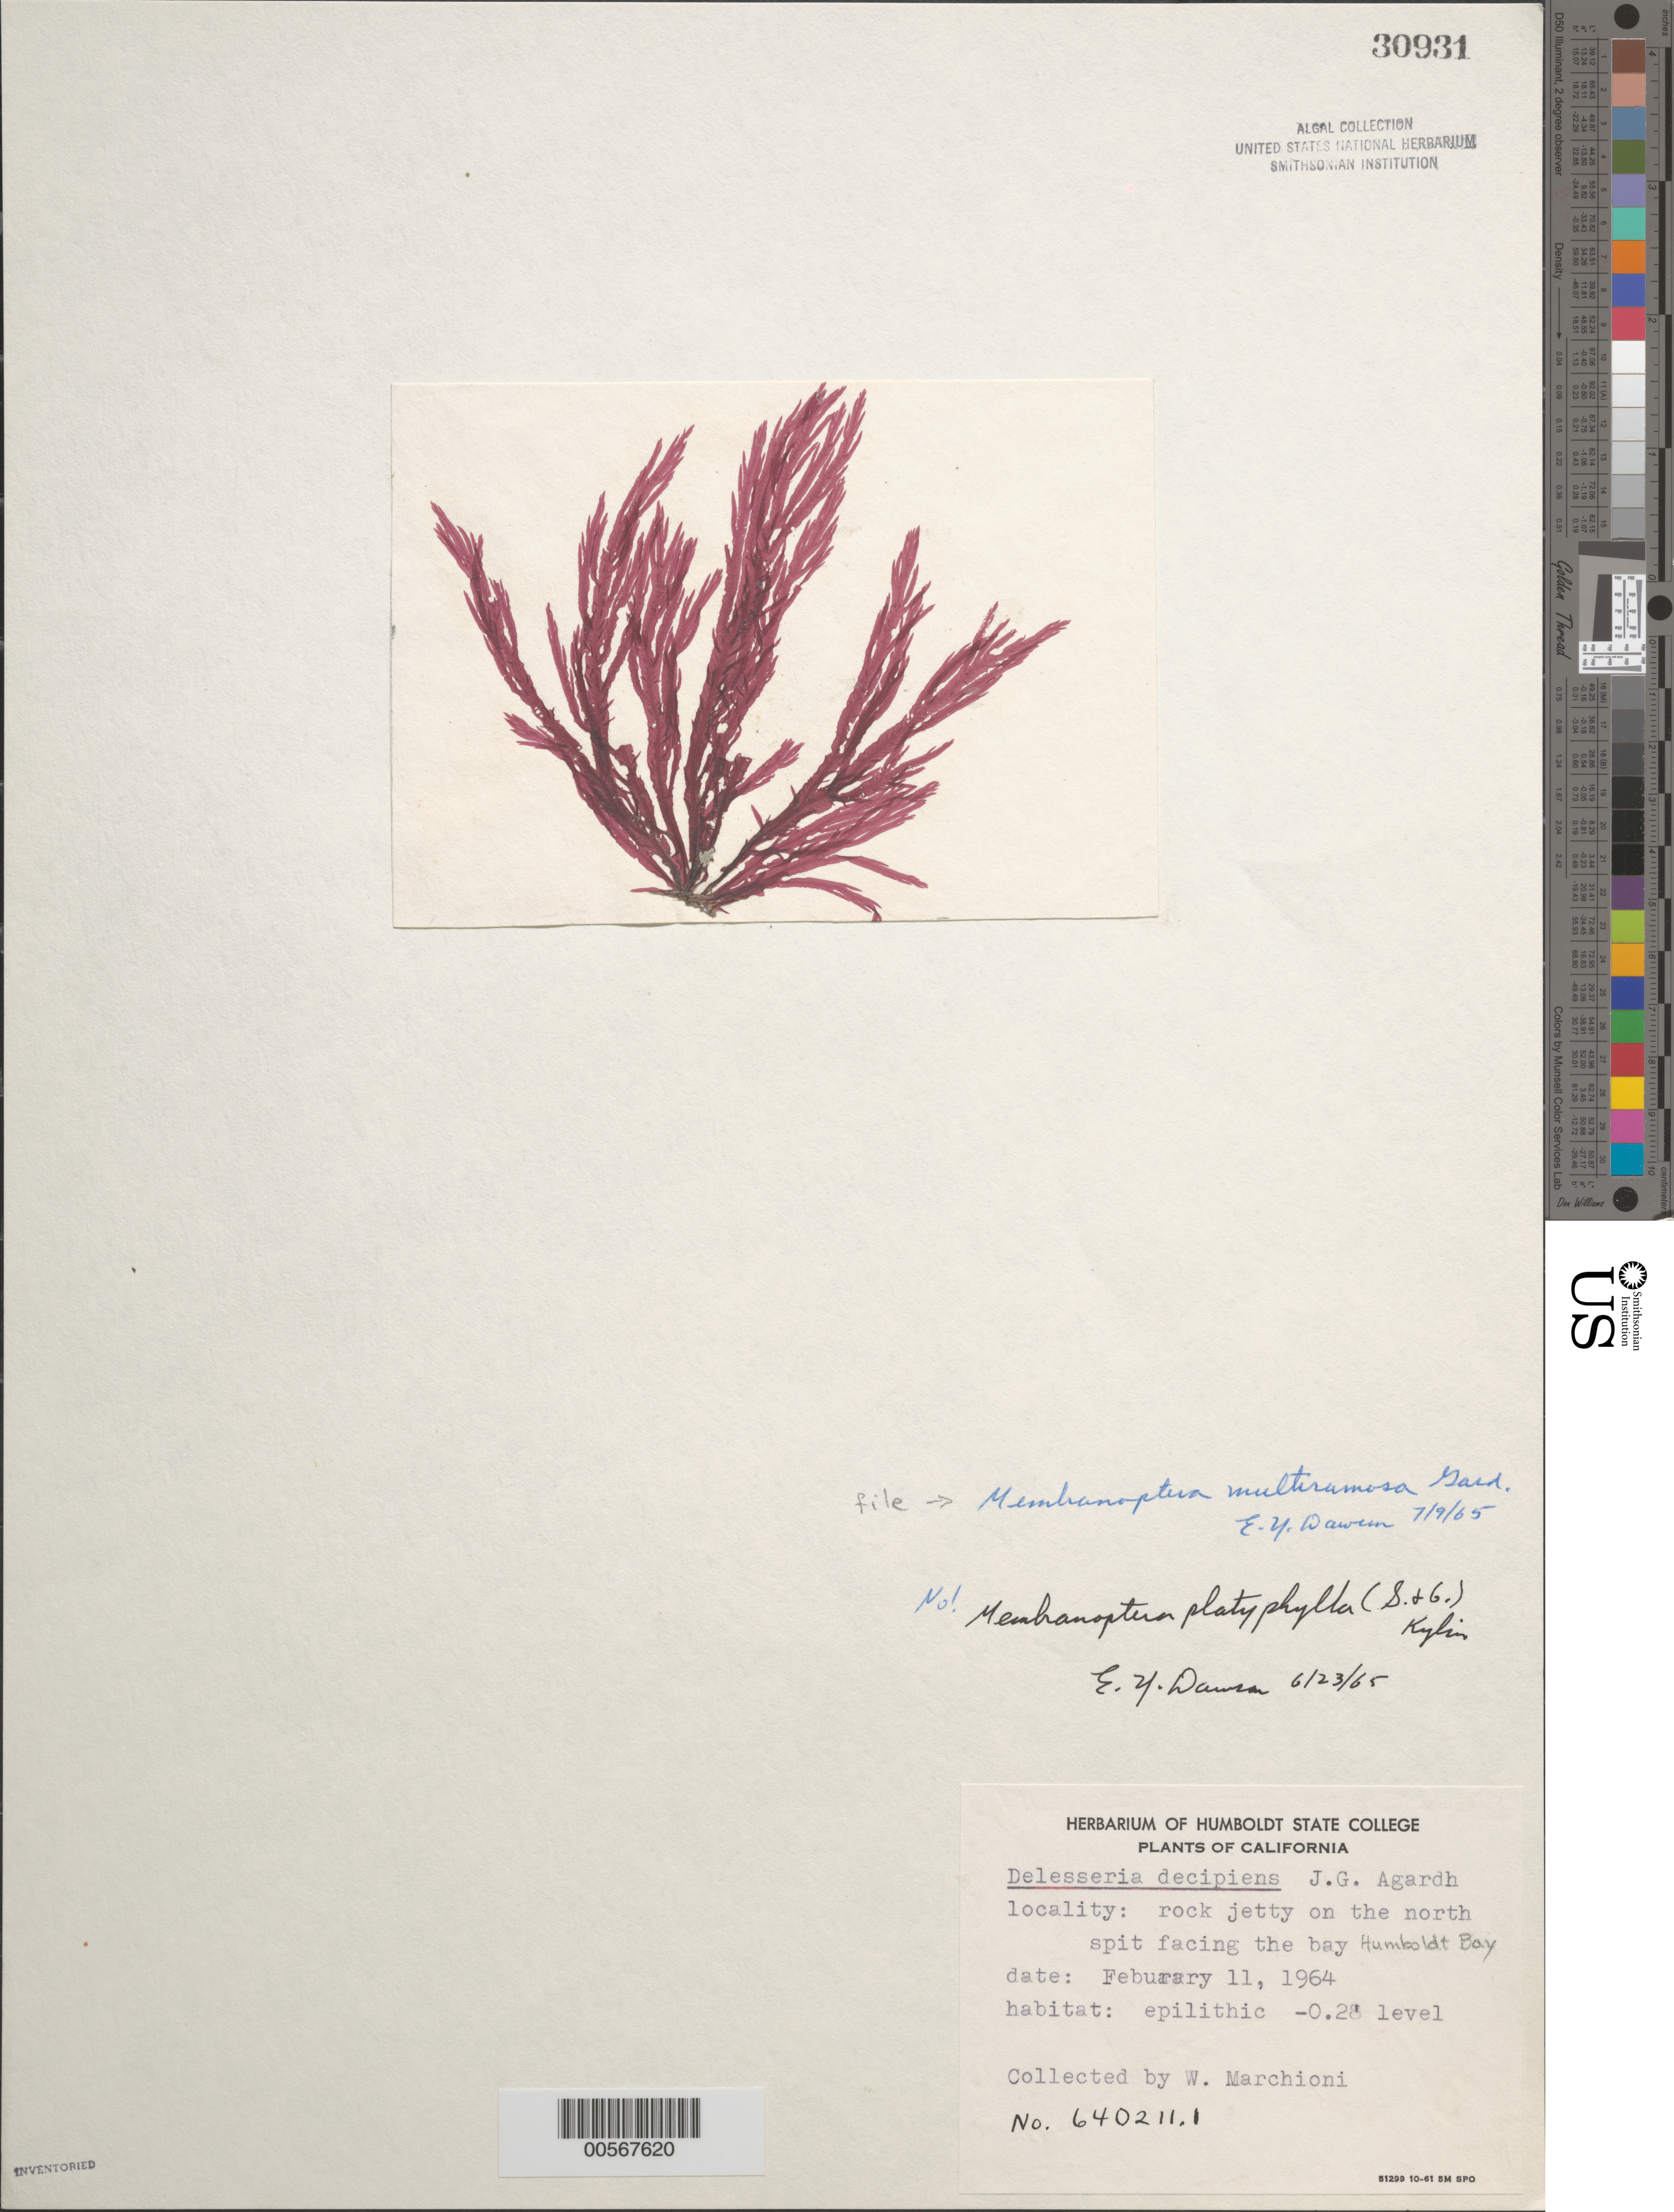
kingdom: Plantae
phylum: Rhodophyta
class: Florideophyceae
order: Ceramiales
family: Delesseriaceae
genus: Membranoptera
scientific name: Membranoptera platyphylla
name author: (Setch. & N.L. Gardner) Kylin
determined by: Algae name updating Project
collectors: W. Marchioni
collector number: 640211.1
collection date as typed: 11 Feb 1964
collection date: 1964-02-11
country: United States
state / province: California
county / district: Humboldt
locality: Humboldt Bay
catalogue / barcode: US 30931